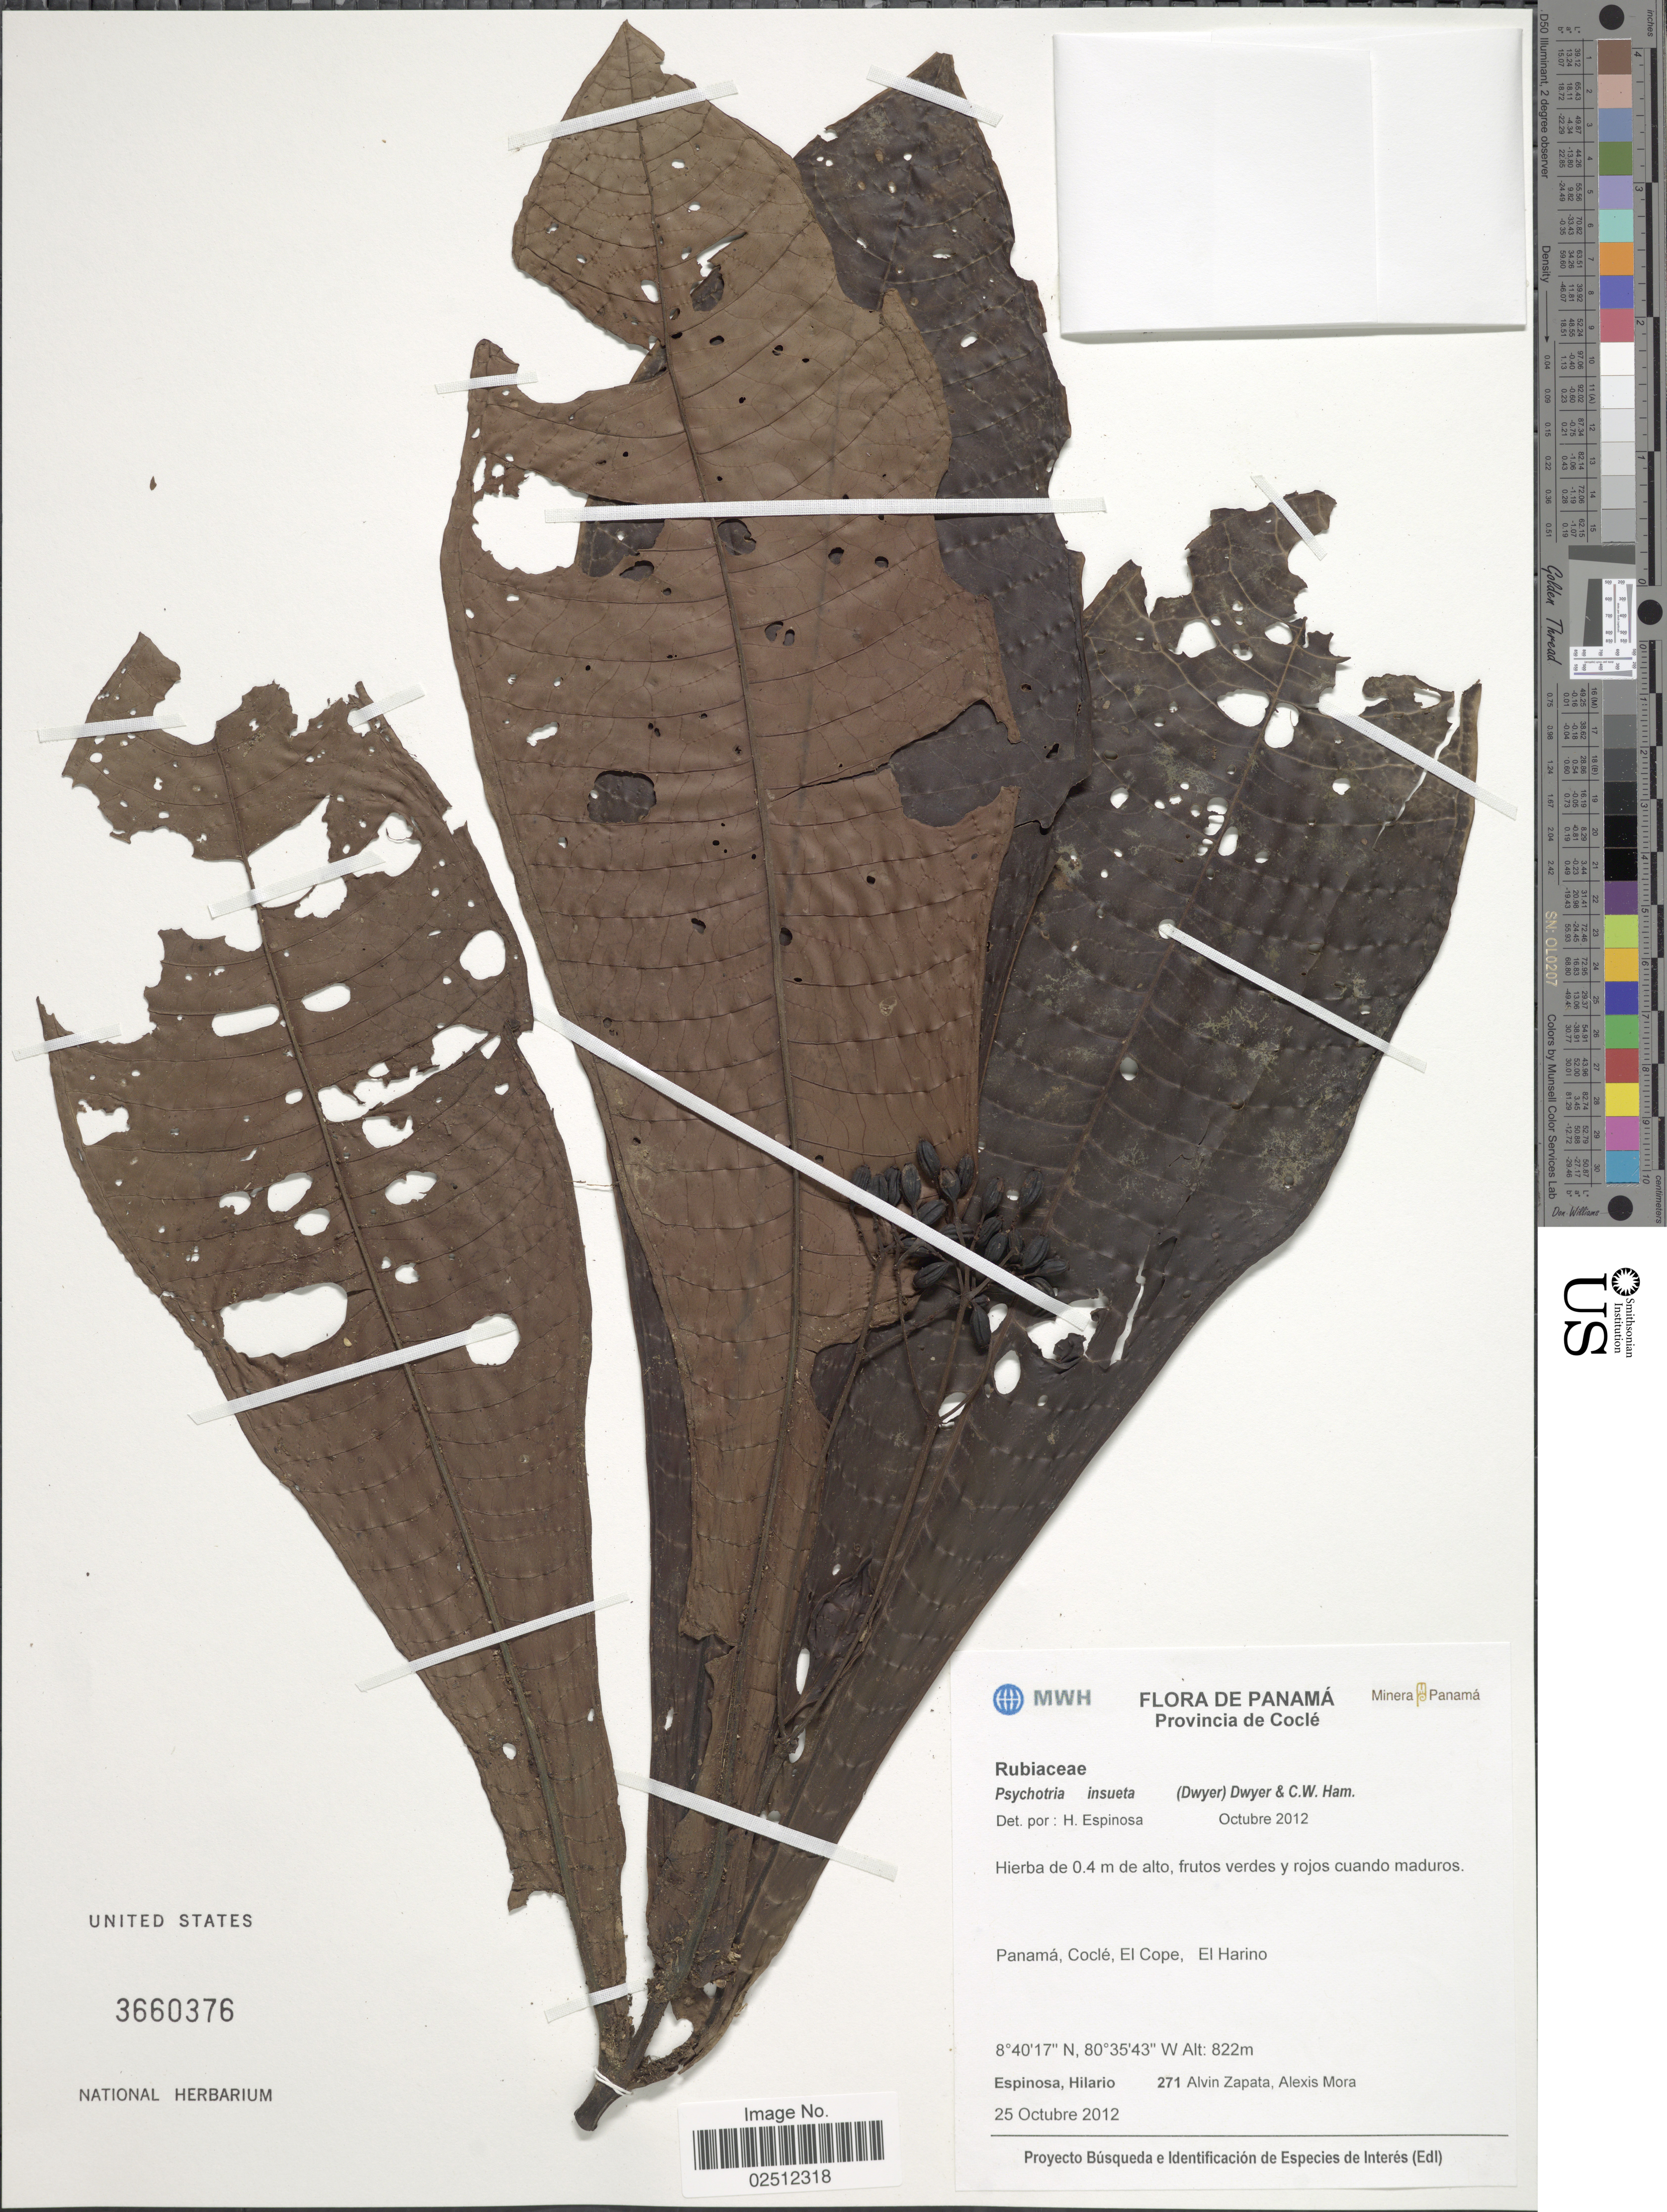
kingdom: Plantae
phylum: Tracheophyta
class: Magnoliopsida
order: Gentianales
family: Rubiaceae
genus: Psychotria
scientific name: Psychotria insueta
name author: (Dwyer) C.W. Ham.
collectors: -- Espinosa, Hilario, A. Zapata & A. Mora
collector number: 271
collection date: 2012-10-25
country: Panama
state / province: Coclé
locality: El Cope, El Harino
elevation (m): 822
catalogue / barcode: US 3660376